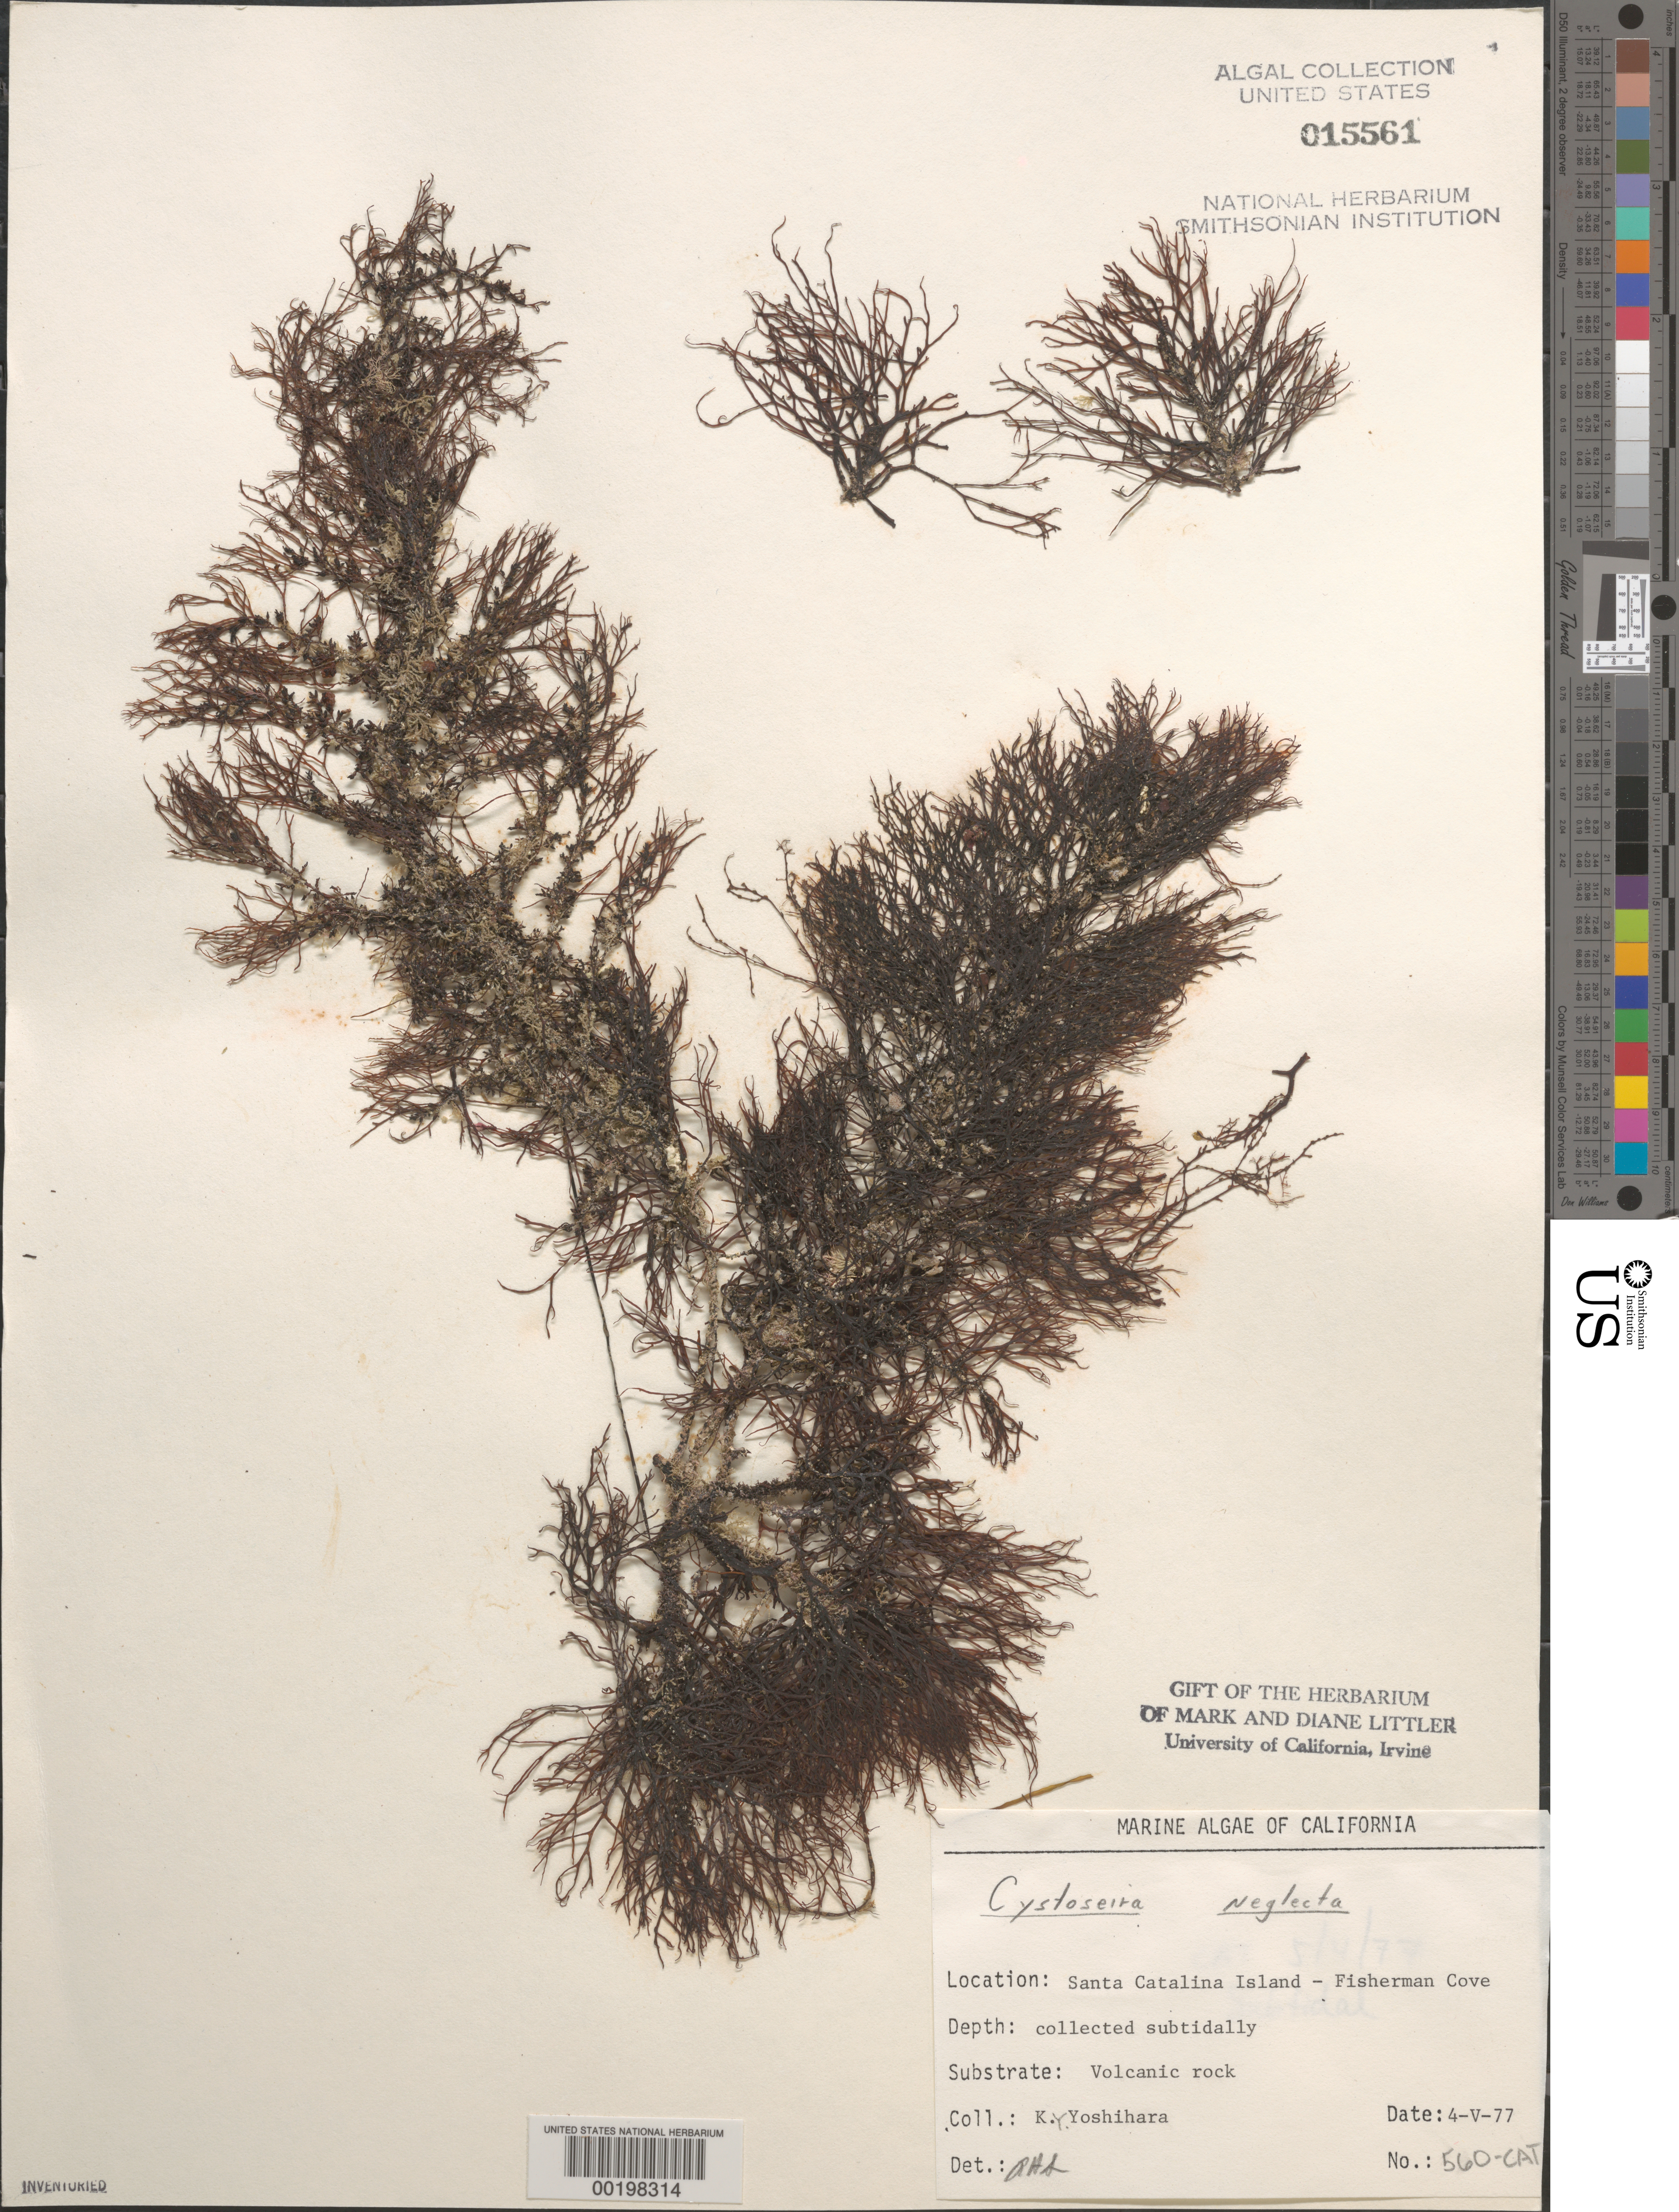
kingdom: Chromista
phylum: Ochrophyta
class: Phaeophyceae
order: Fucales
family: Sargassaceae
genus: Cystoseira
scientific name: Cystoseira neglecta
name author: Setch. & N.L. Gardner in N.L. Gardner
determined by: Sims, Robert H.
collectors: K. Yoshihara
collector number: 560-cat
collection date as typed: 04 May 1977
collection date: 1977-05-04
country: United States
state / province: California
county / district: Los Angeles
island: Santa Catalina Island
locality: Fishermen Cove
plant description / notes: BLM-SOCALBIGHT Rocky Intertidal Survey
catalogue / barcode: US 15561